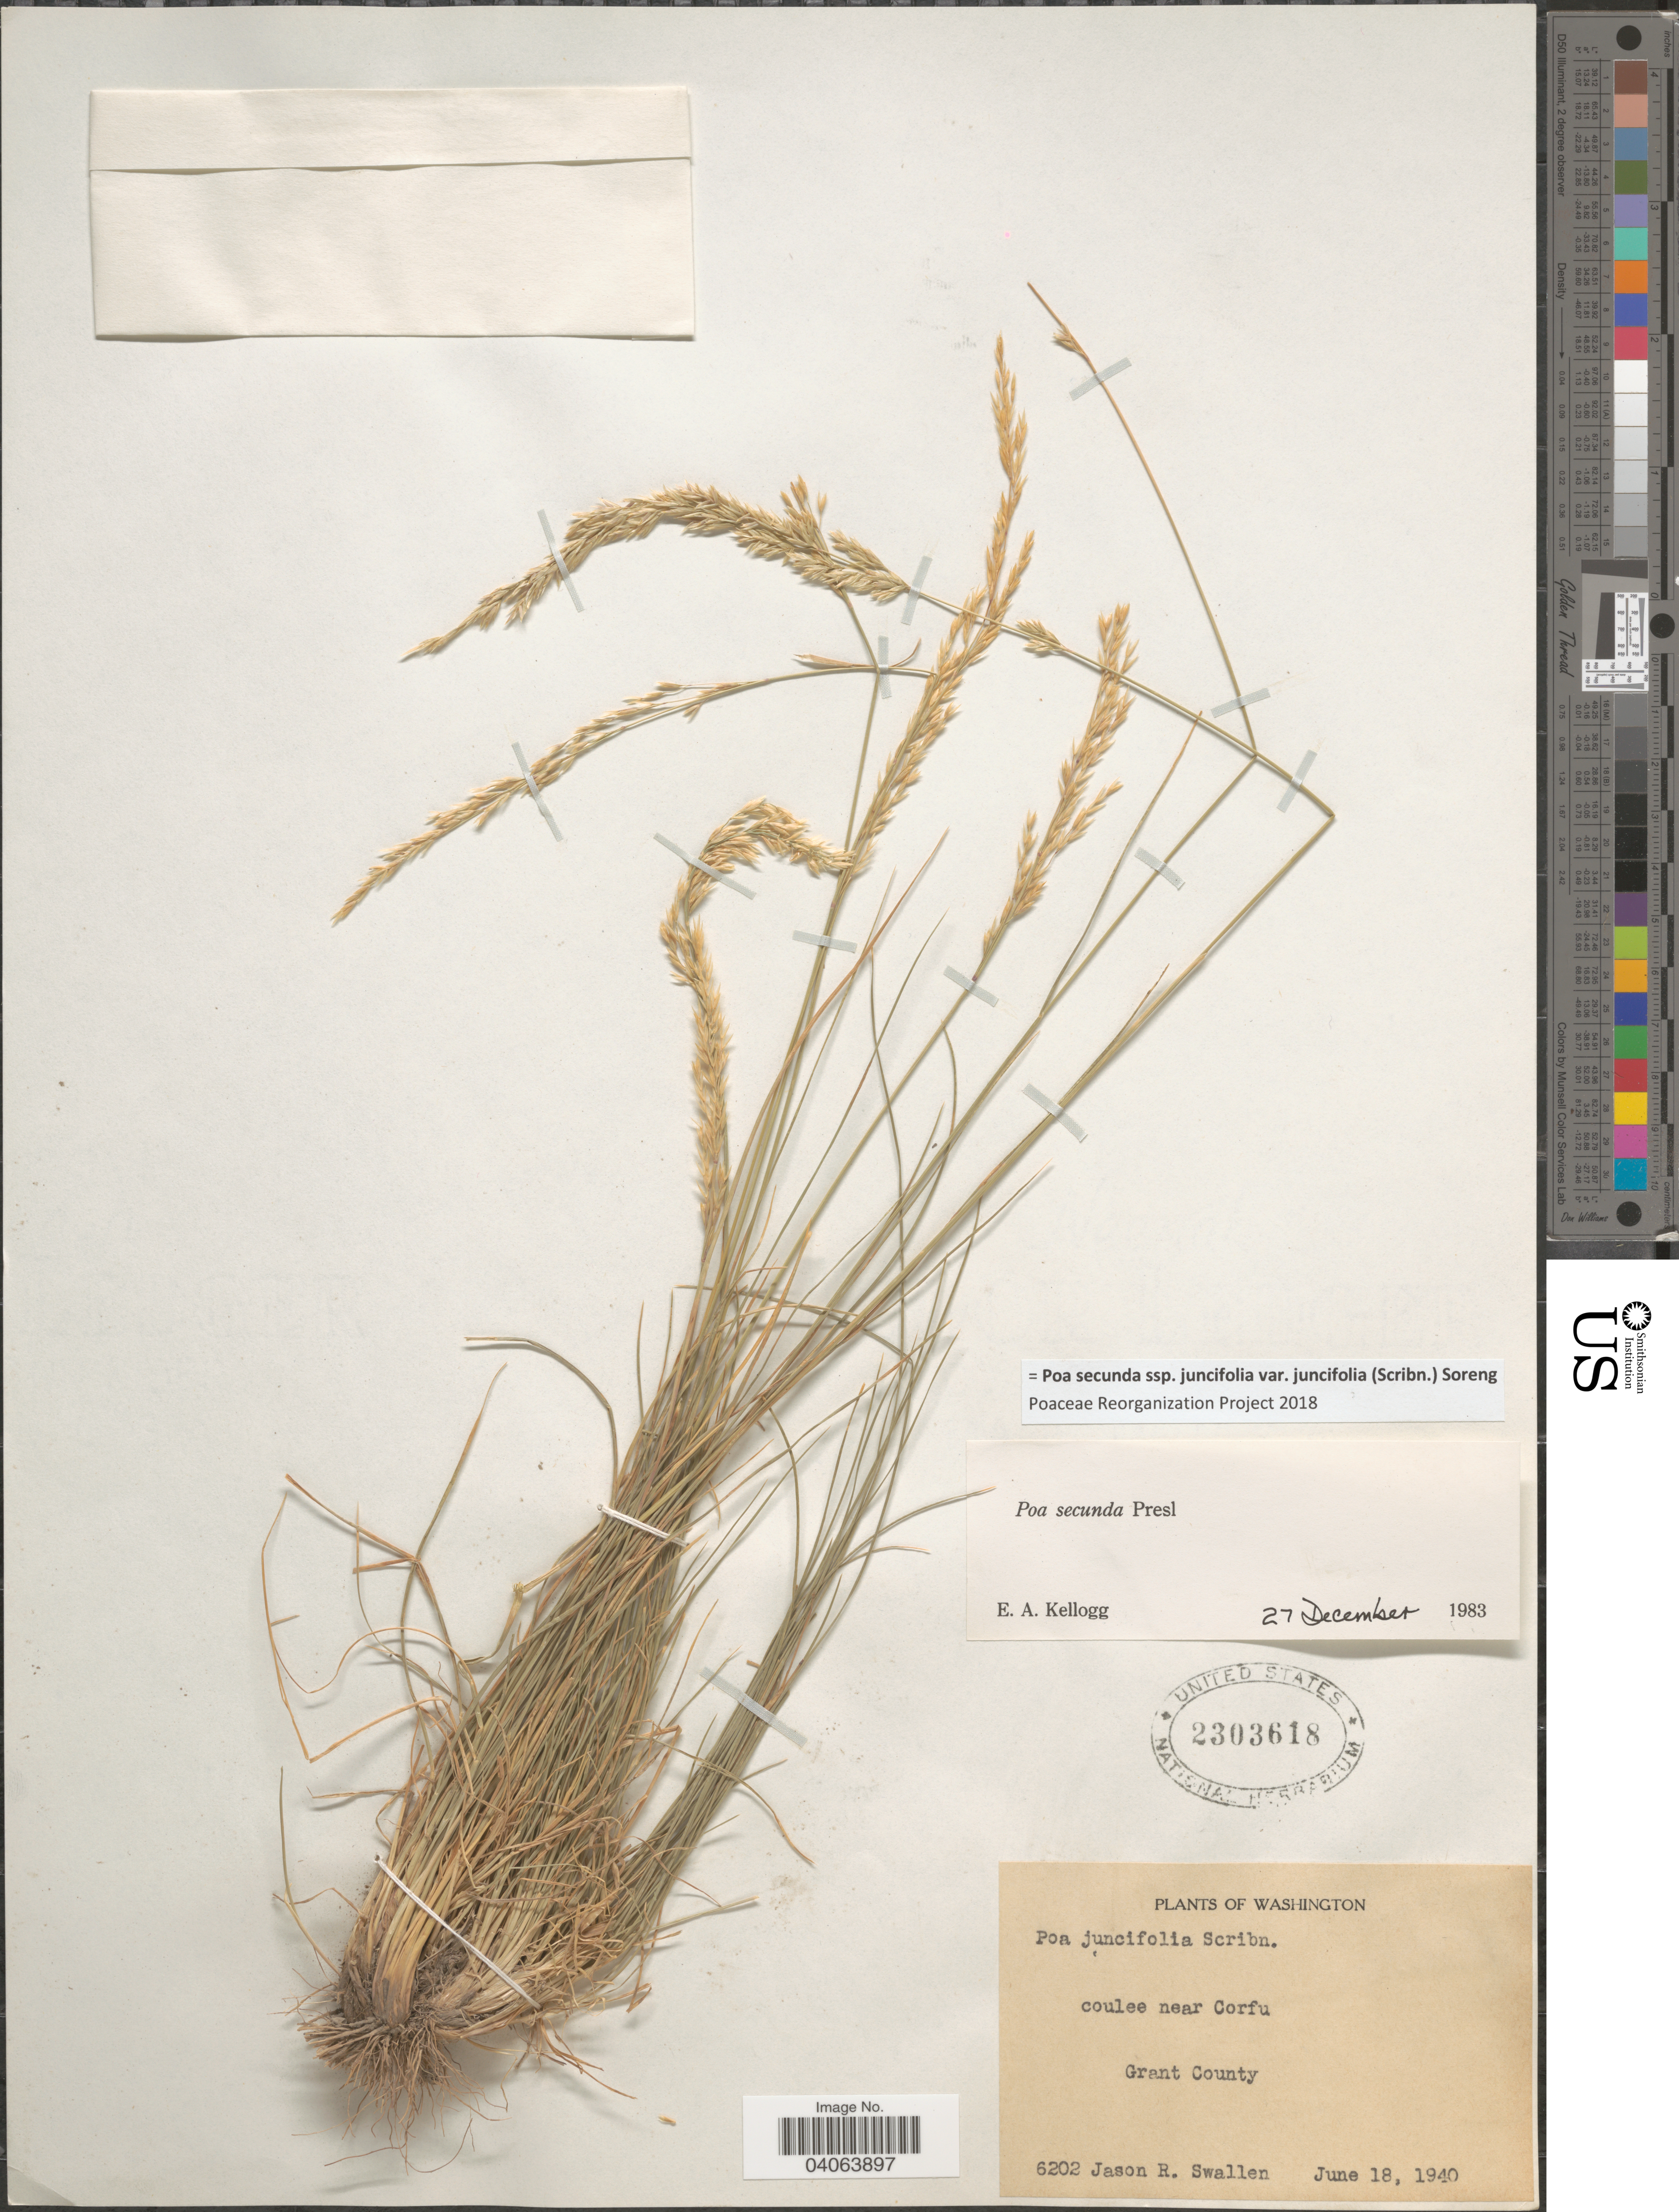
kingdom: Plantae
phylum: Tracheophyta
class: Liliopsida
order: Poales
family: Poaceae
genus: Poa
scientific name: Poa secunda subsp. juncifolia var. juncifolia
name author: (Scribn.) Soreng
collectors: J. R. Swallen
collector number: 6202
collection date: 1940-06-18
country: United States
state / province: Washington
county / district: Grant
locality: Coulle near Corfu. Grant County.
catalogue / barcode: US 2303618